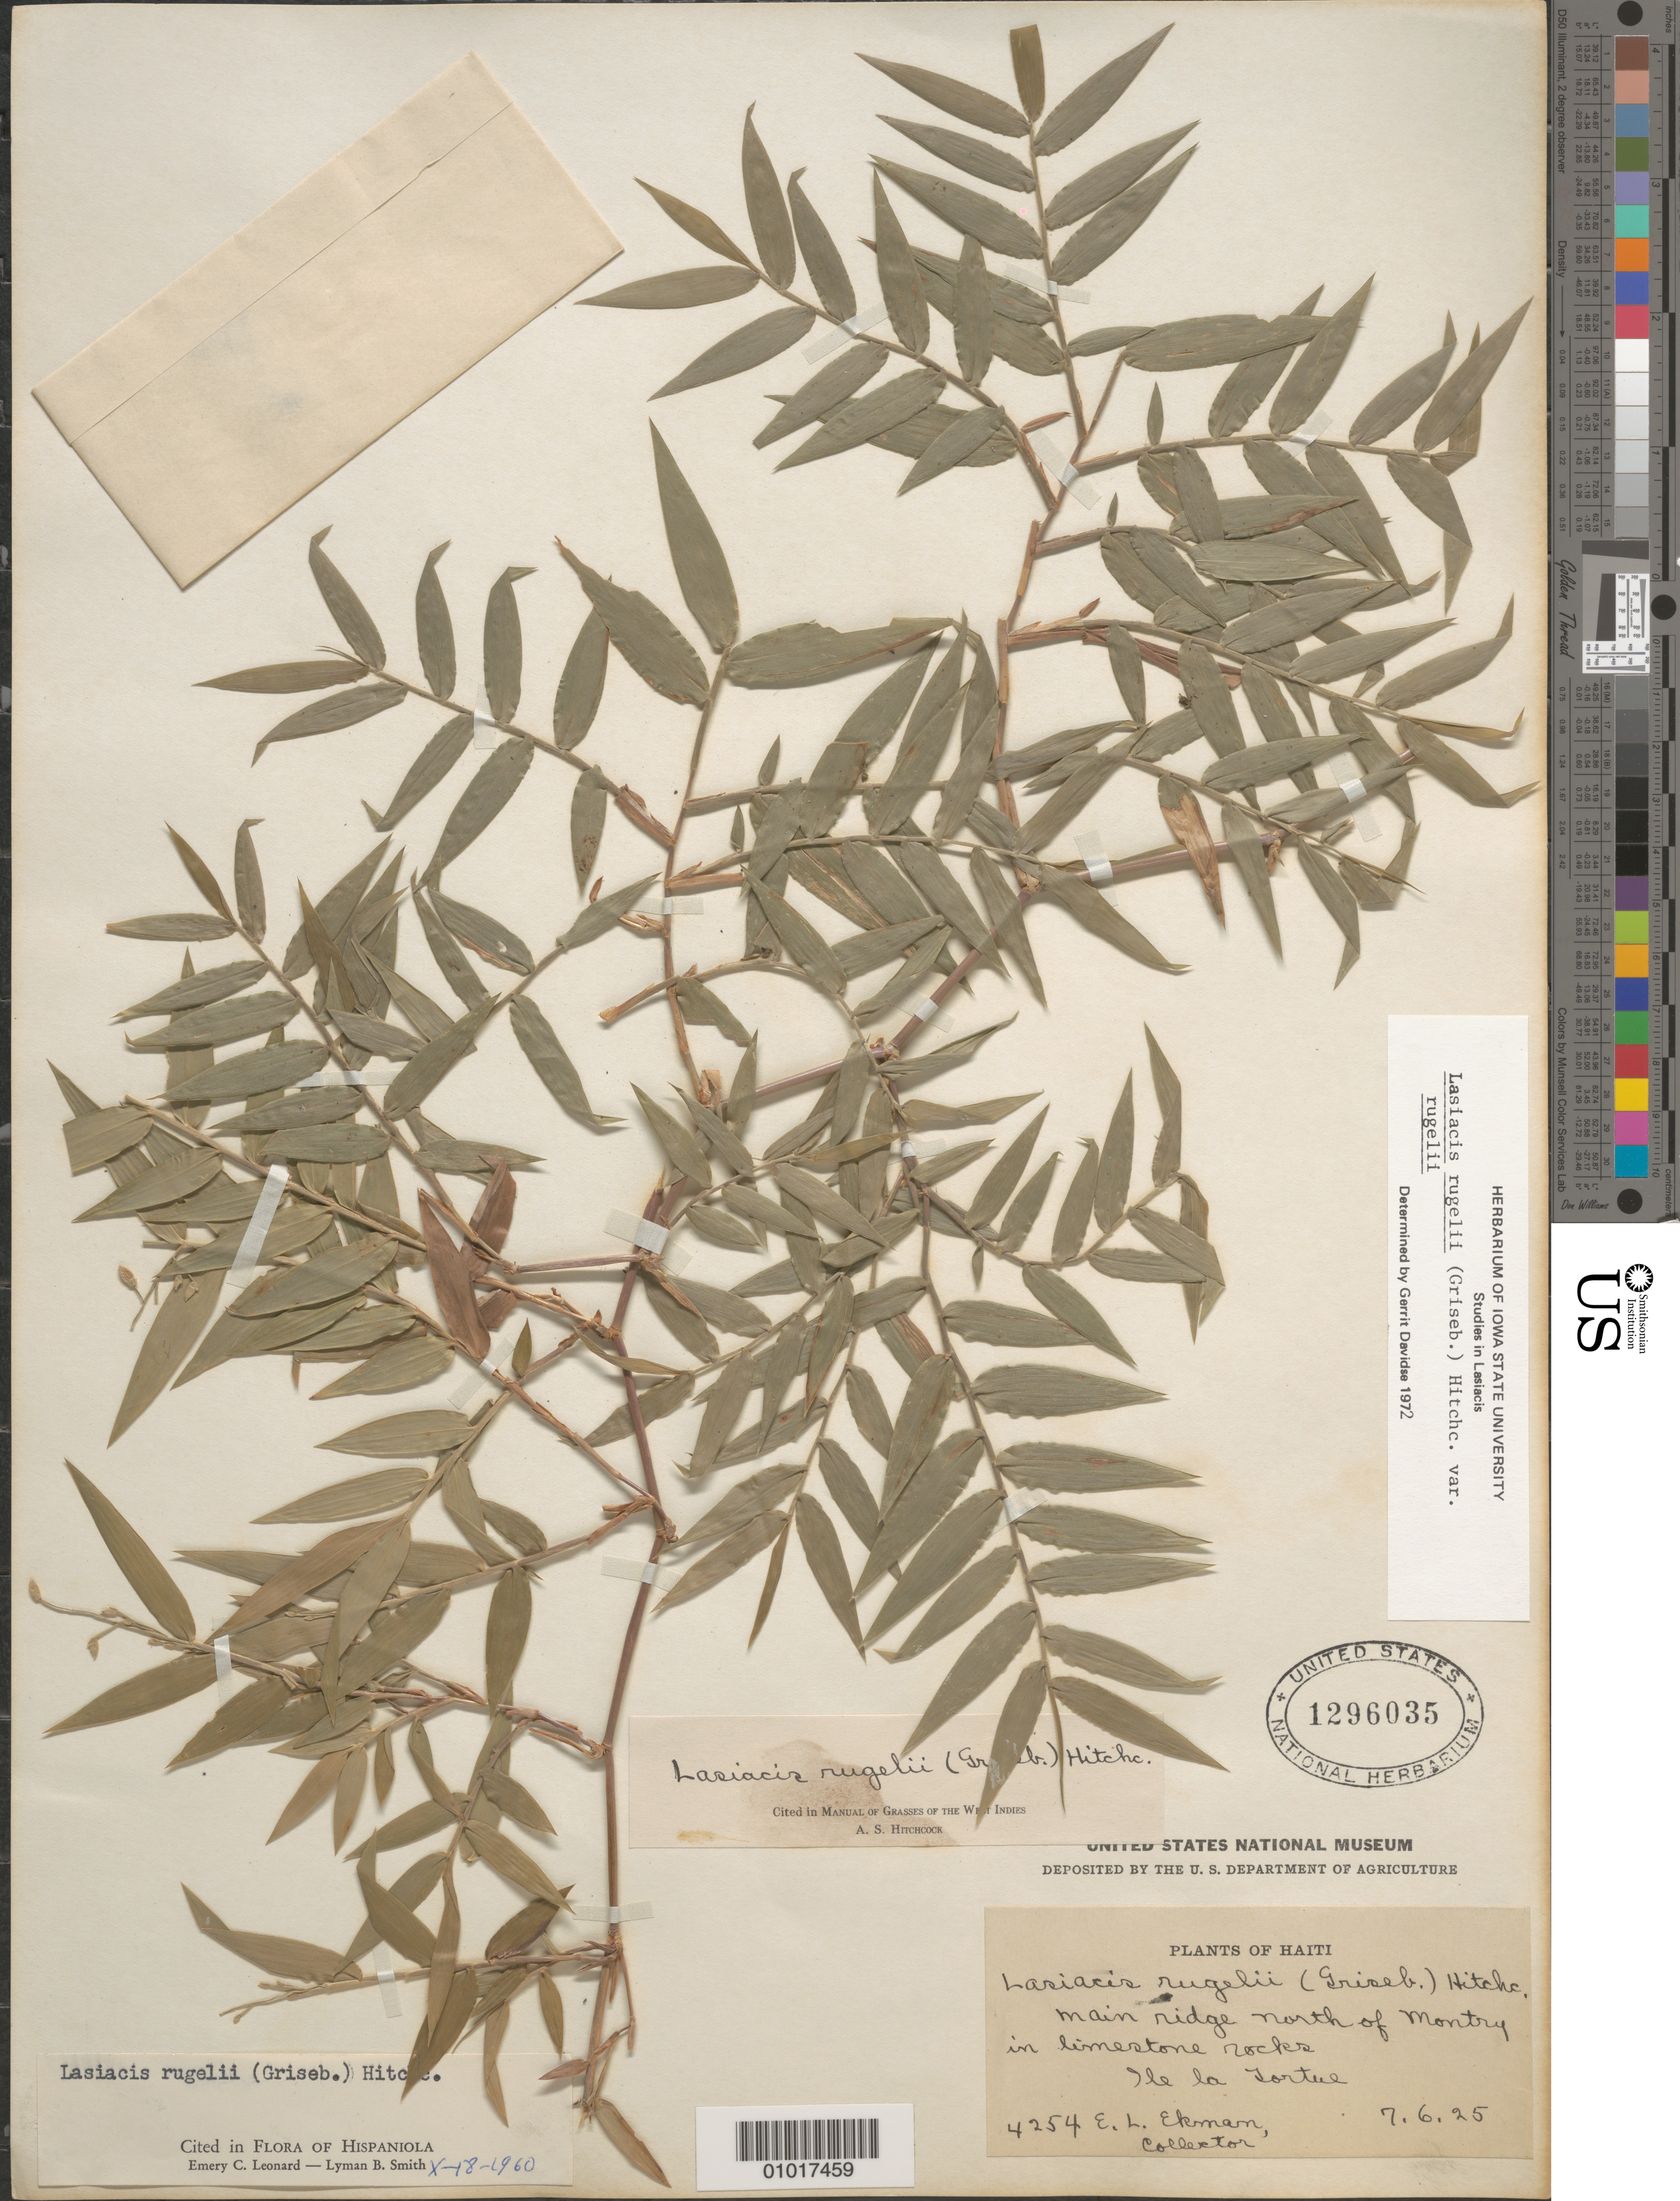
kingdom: Plantae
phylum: Tracheophyta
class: Liliopsida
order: Poales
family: Poaceae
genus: Lasiacis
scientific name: Lasiacis rugelii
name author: (Griseb.) Hitchc.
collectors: E. L. Ekman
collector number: H 4254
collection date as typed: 07 Jun 1925 or 06 Jul 1925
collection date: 1925-06-07 or 1925-07-06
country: Haiti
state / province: Nord-Óuest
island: Île de la Tortue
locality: Main ridge north of Montry in limestone rocks, Ile la Tortue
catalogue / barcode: US 1296035